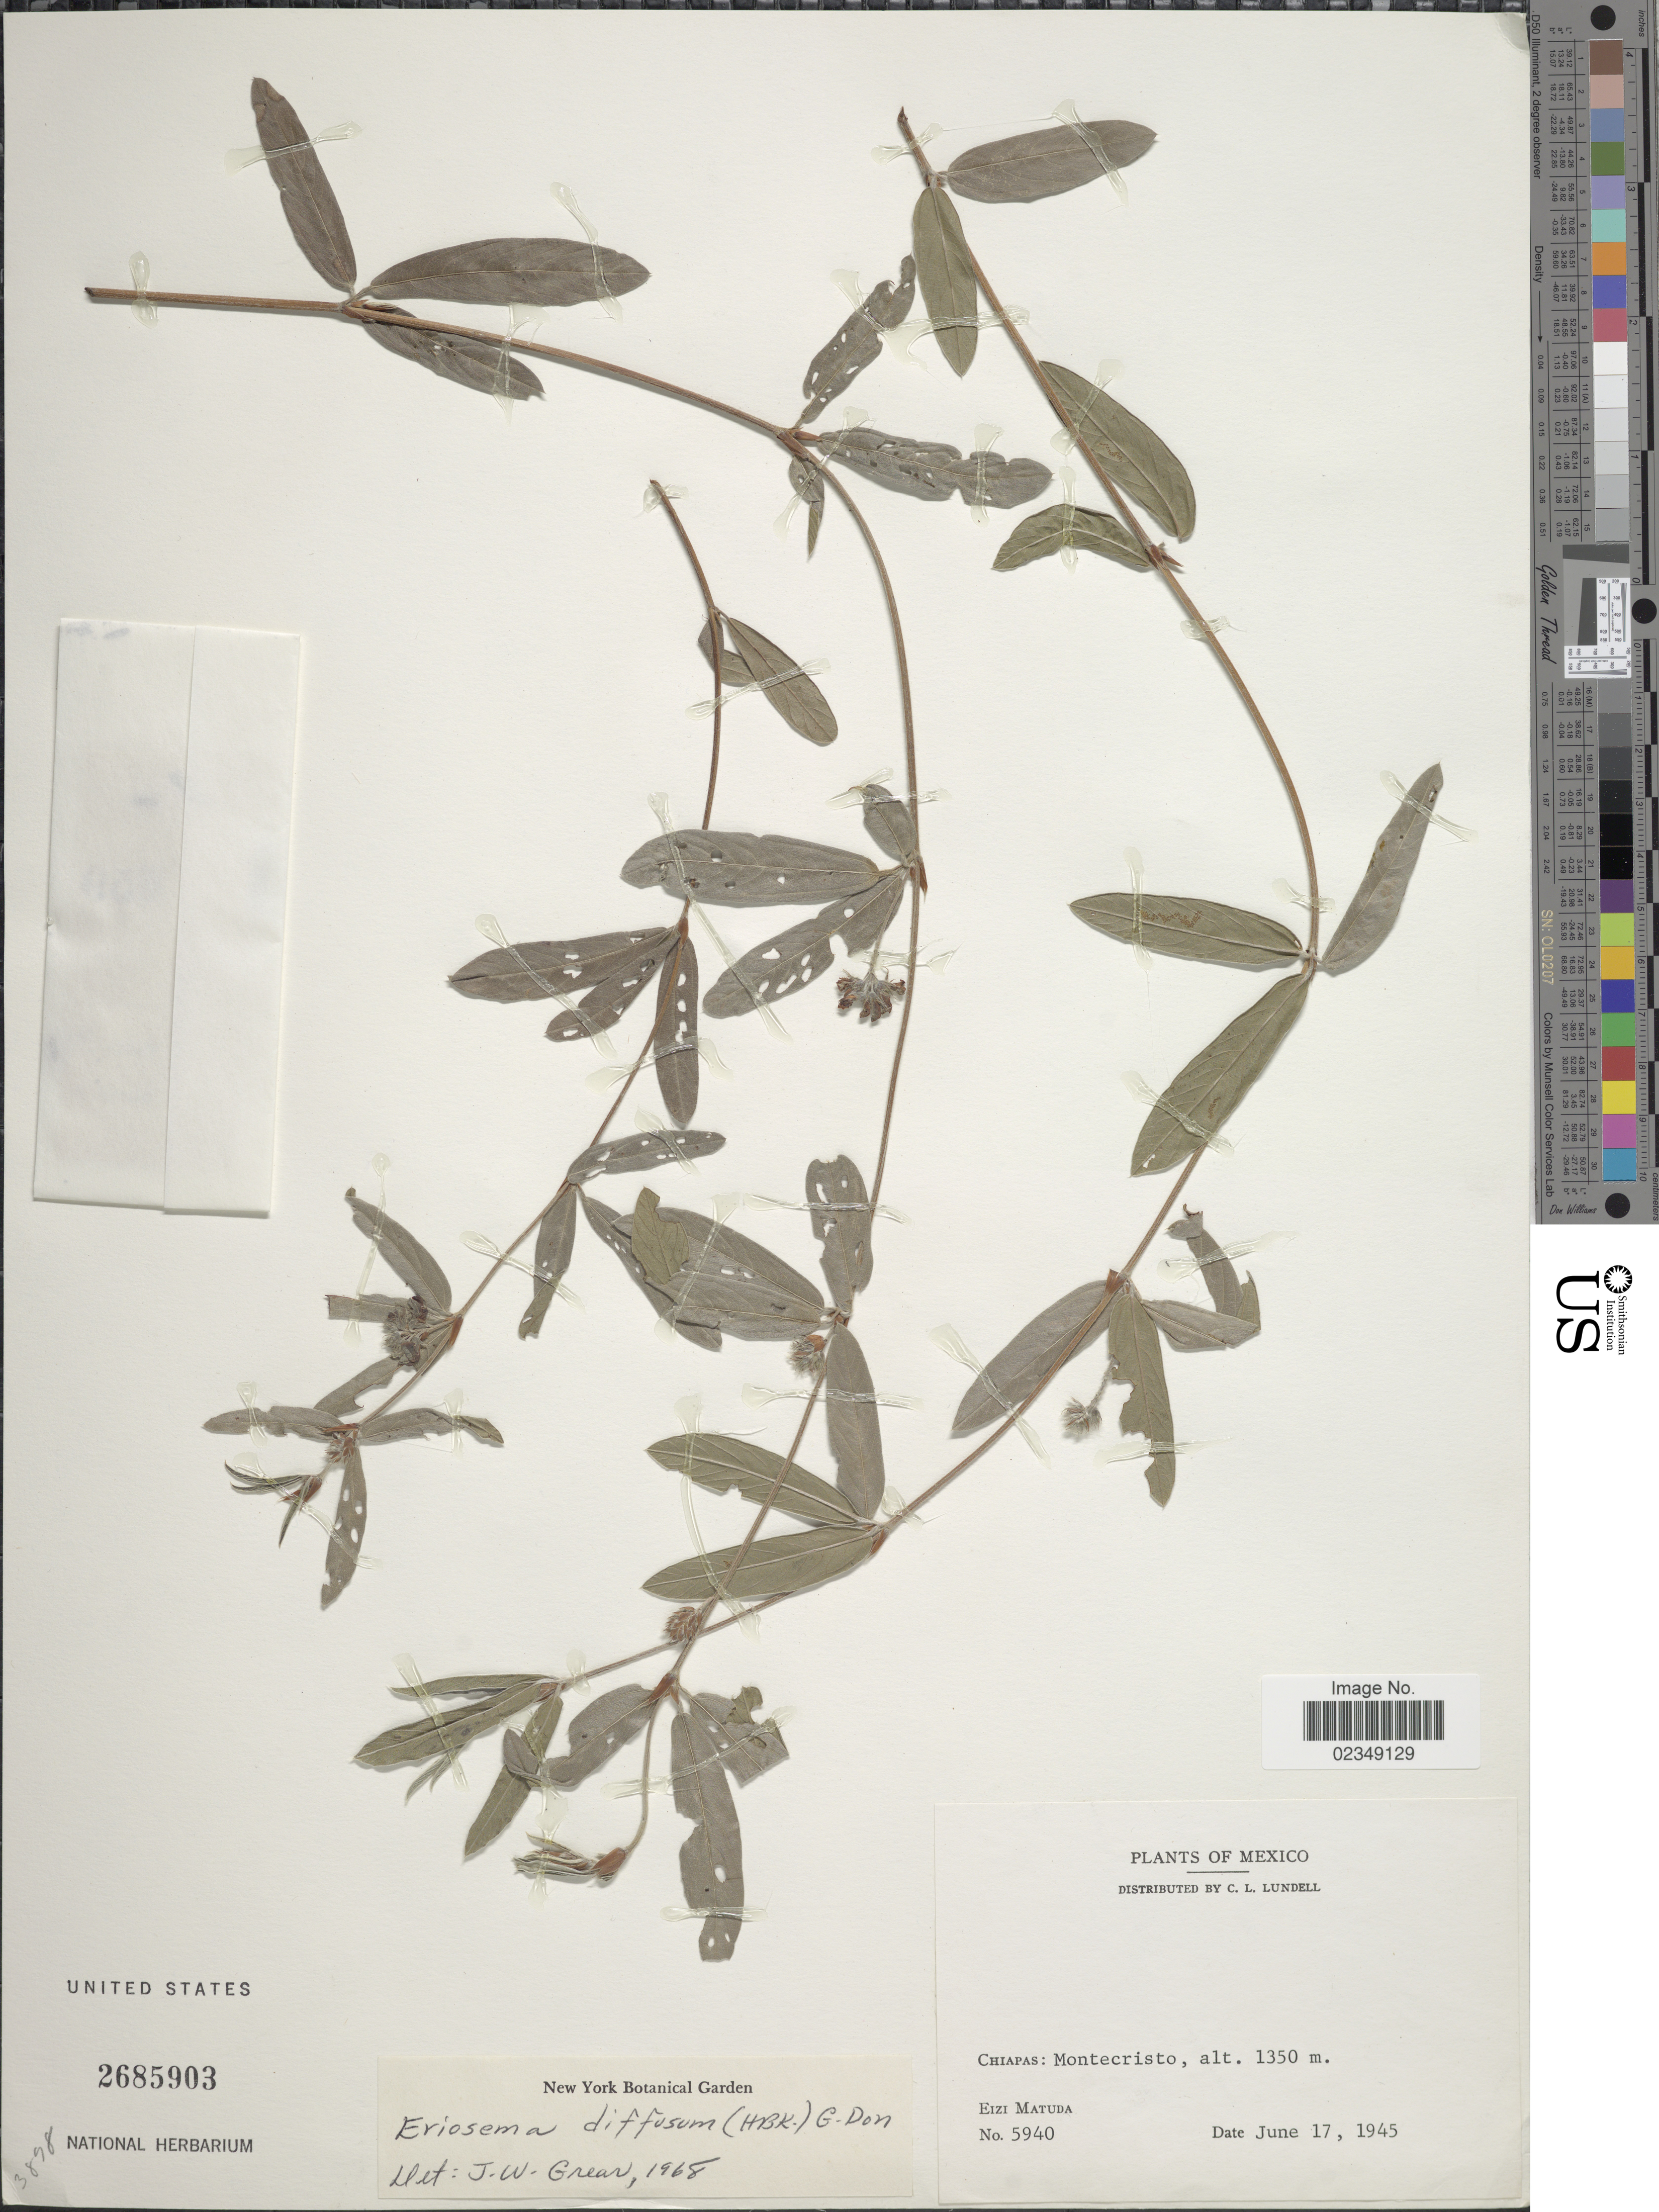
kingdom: Plantae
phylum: Tracheophyta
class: Magnoliopsida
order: Fabales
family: Fabaceae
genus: Eriosema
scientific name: Eriosema diffusum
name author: (Kunth) G. Don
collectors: E. Matuda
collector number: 5940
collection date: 1945-06-17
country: Mexico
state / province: Chiapas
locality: Montecristo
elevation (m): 1350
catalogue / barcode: US 2685903